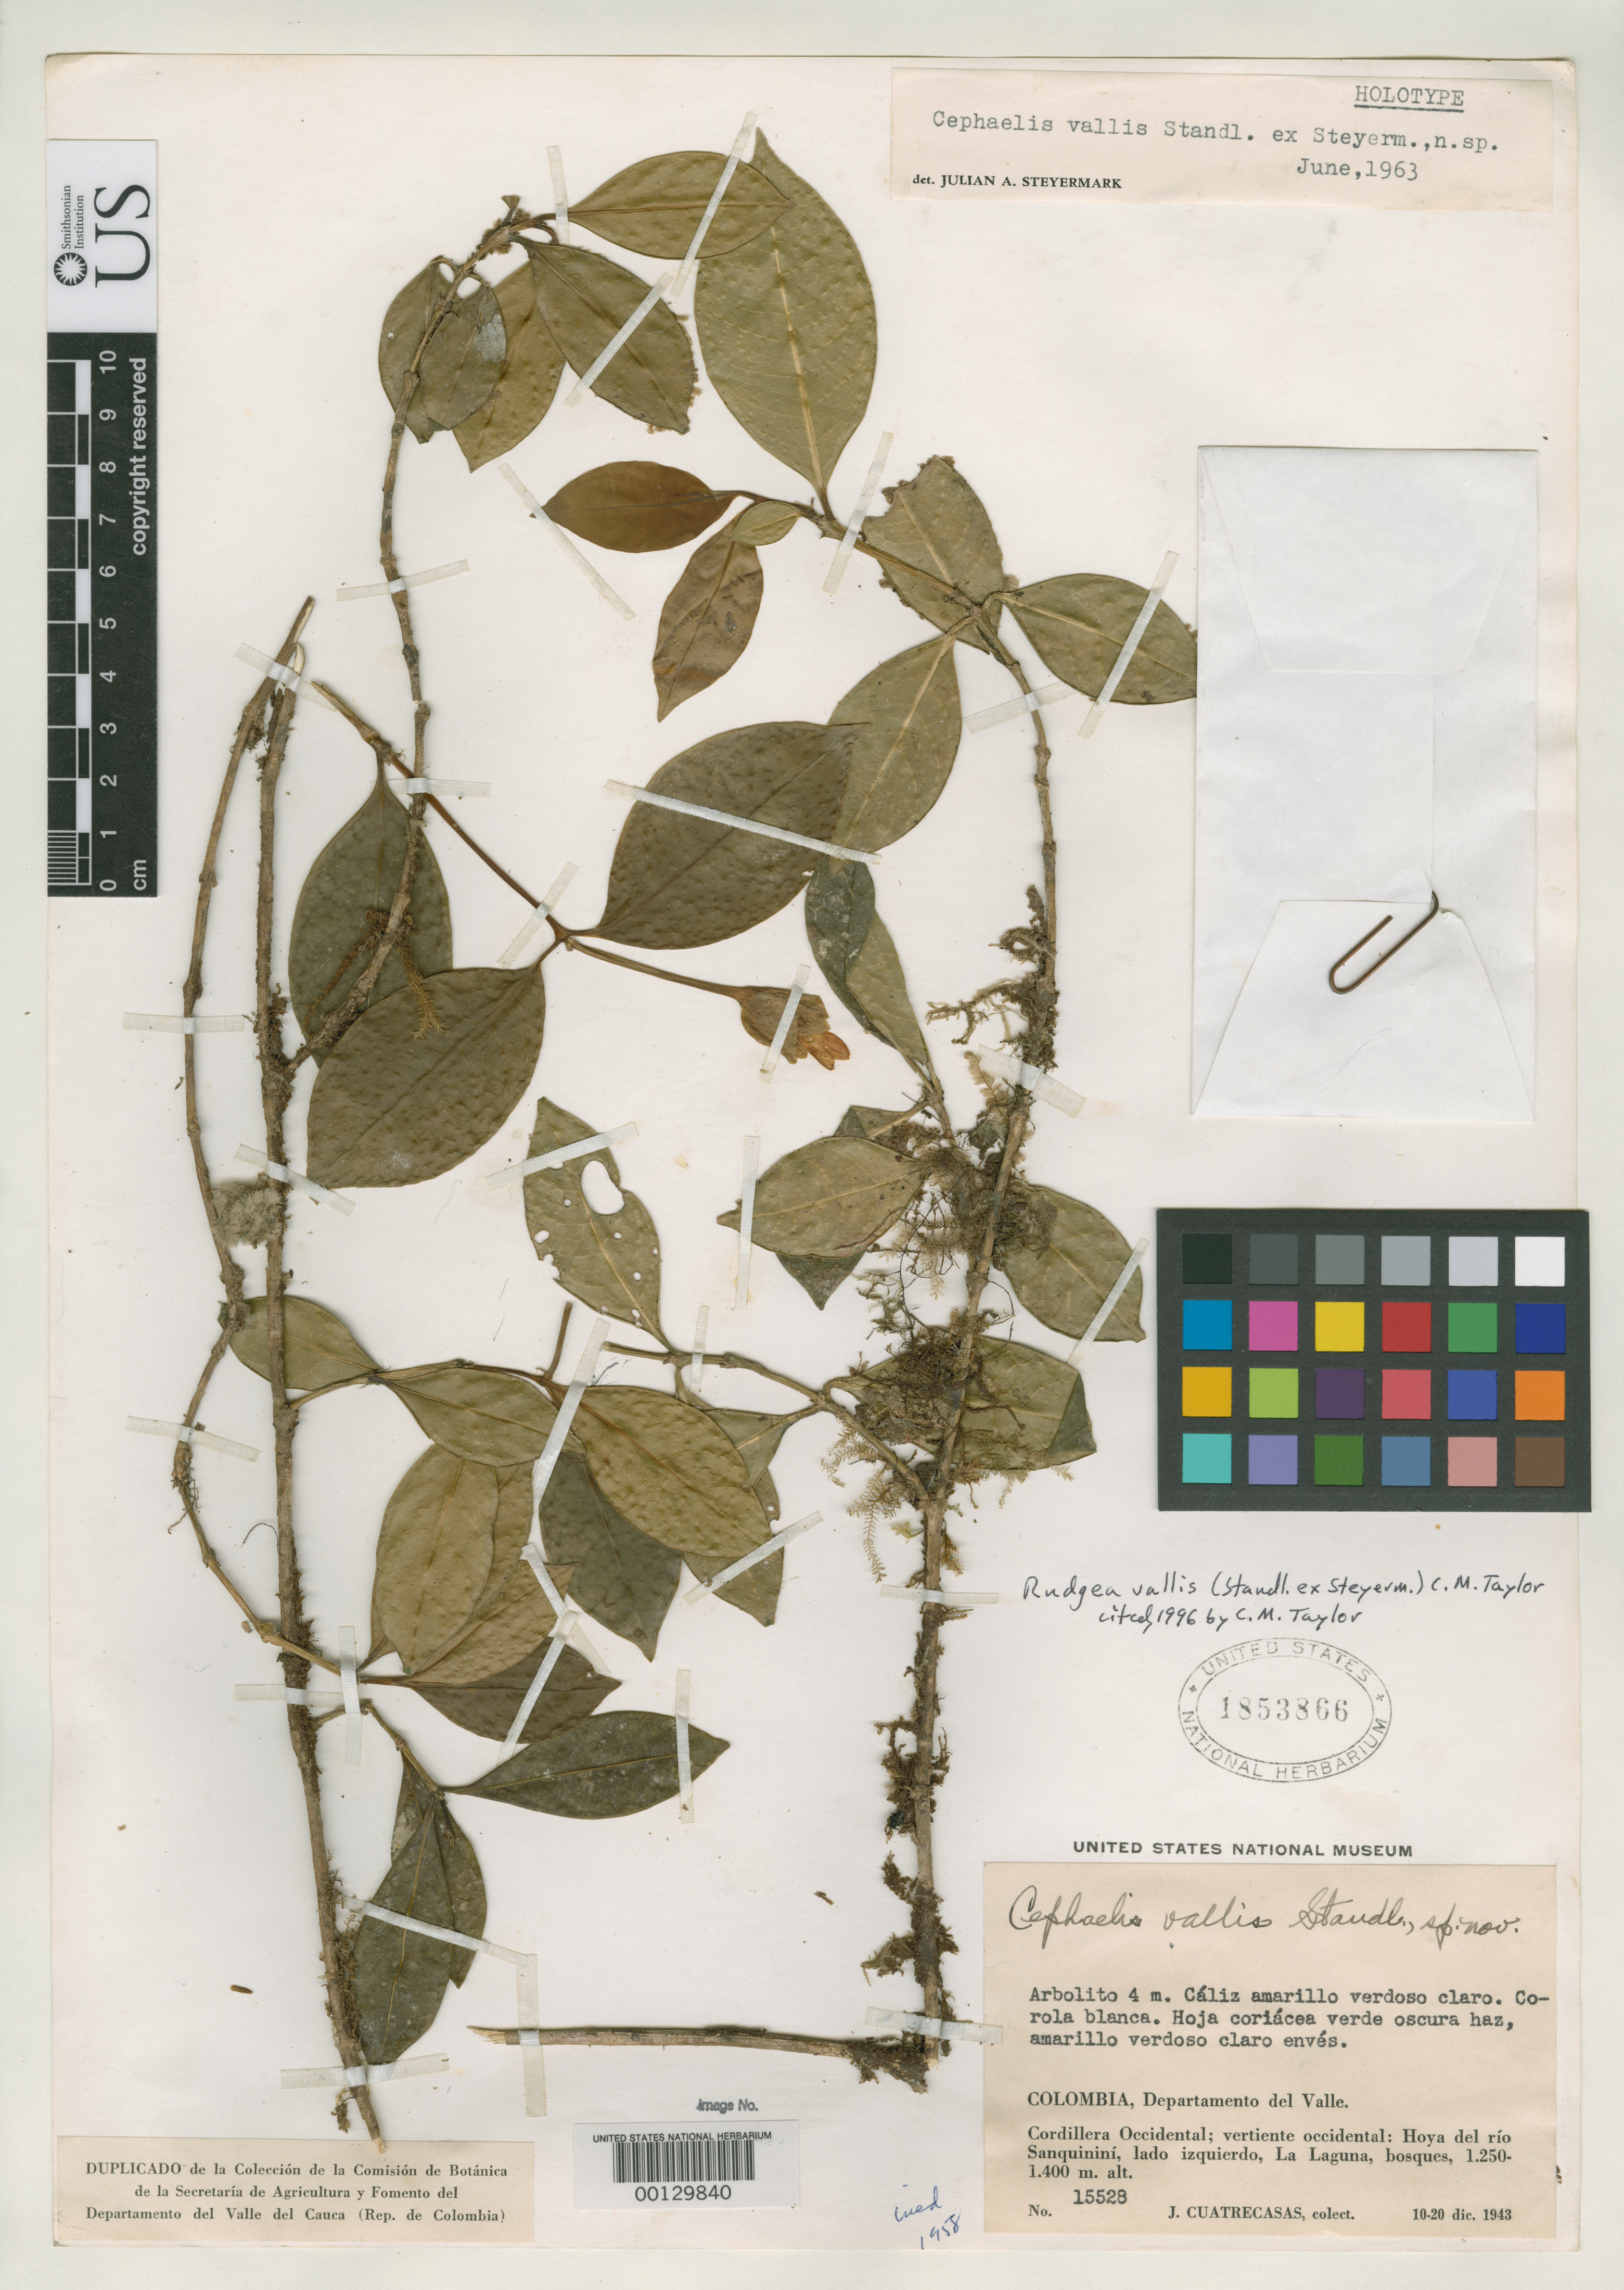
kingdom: Plantae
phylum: Tracheophyta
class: Magnoliopsida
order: Gentianales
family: Rubiaceae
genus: Cephaelis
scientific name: Cephaelis vallis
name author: Standl. ex Steyerm.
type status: Holotype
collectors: J. Cuatrecasas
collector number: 15528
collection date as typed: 10 Dec 1943 to 20 Dec 1943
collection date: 1943-12-10/1943-12-20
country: Colombia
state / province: Valle del Cauca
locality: Cordillera Occidental, Vertiente Occidental, Hoya del Rio Sanquinini, Lado Izquierdo, La Laguna.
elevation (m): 1250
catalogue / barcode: US 1853866